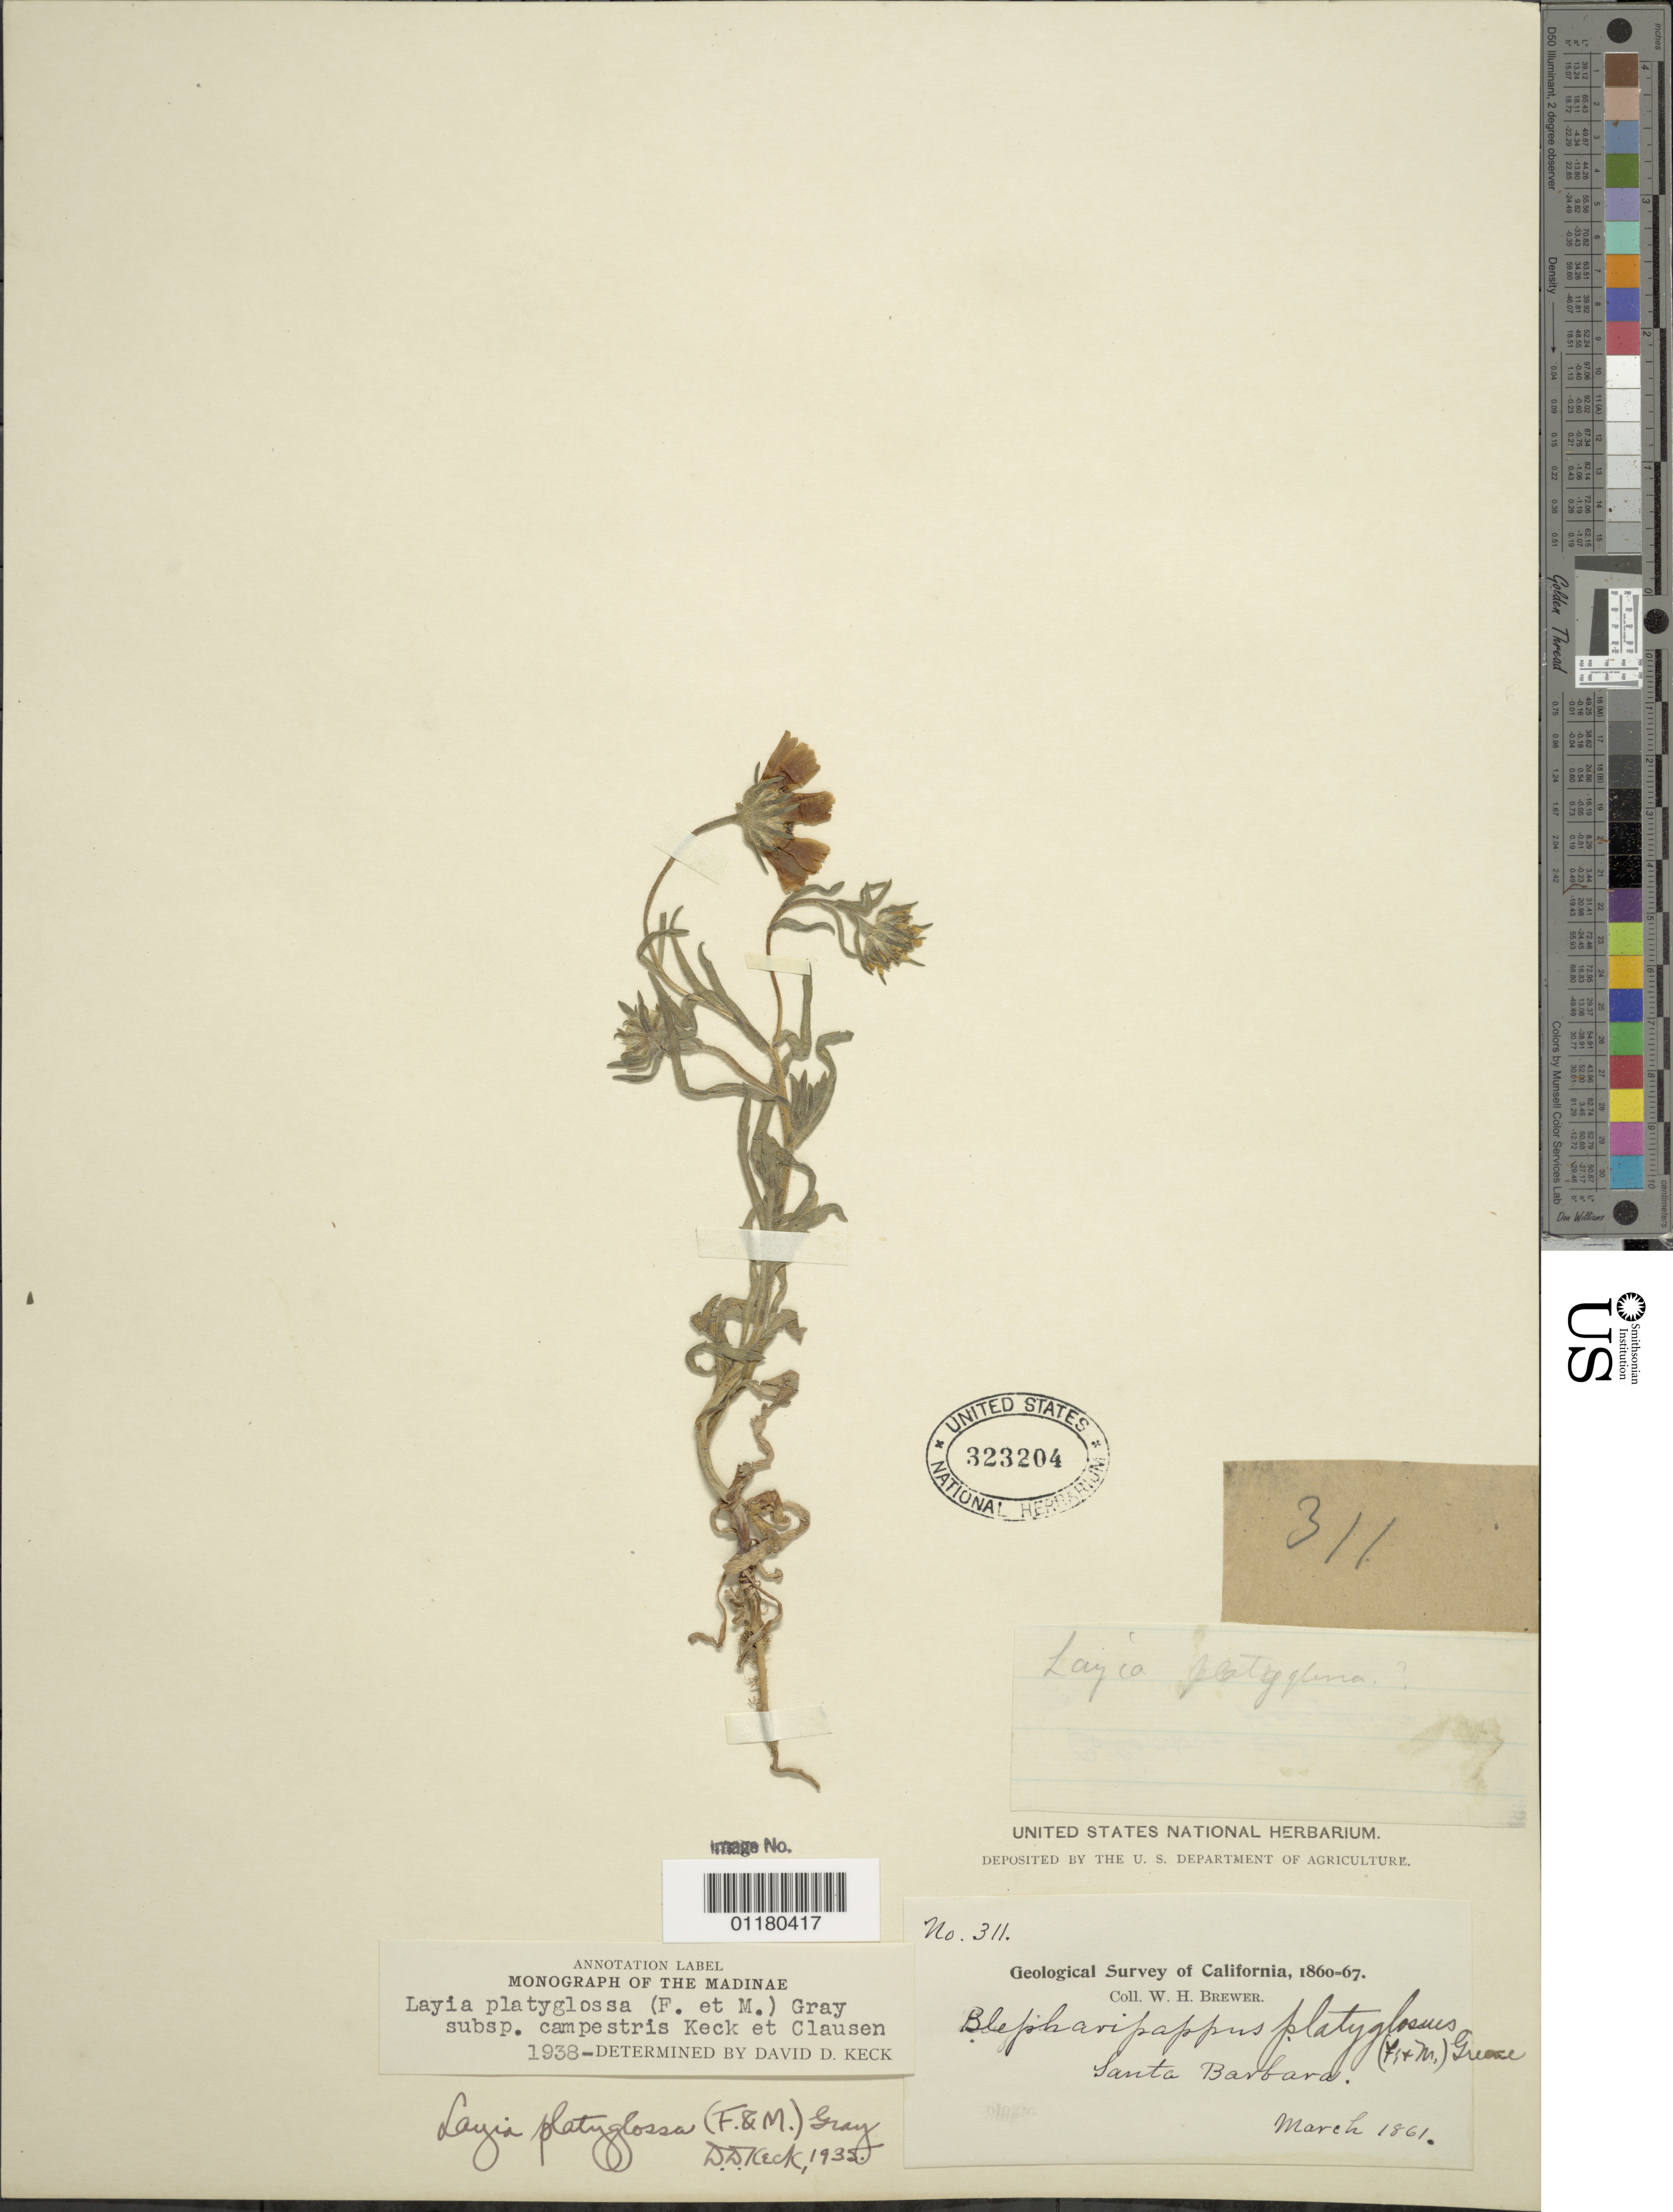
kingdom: Plantae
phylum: Tracheophyta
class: Magnoliopsida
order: Asterales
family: Asteraceae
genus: Layia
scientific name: Layia platyglossa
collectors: W. H. Brewer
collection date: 1861-03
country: United States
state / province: California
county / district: Santa Barbara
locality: Santa Barbara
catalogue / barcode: US 323204